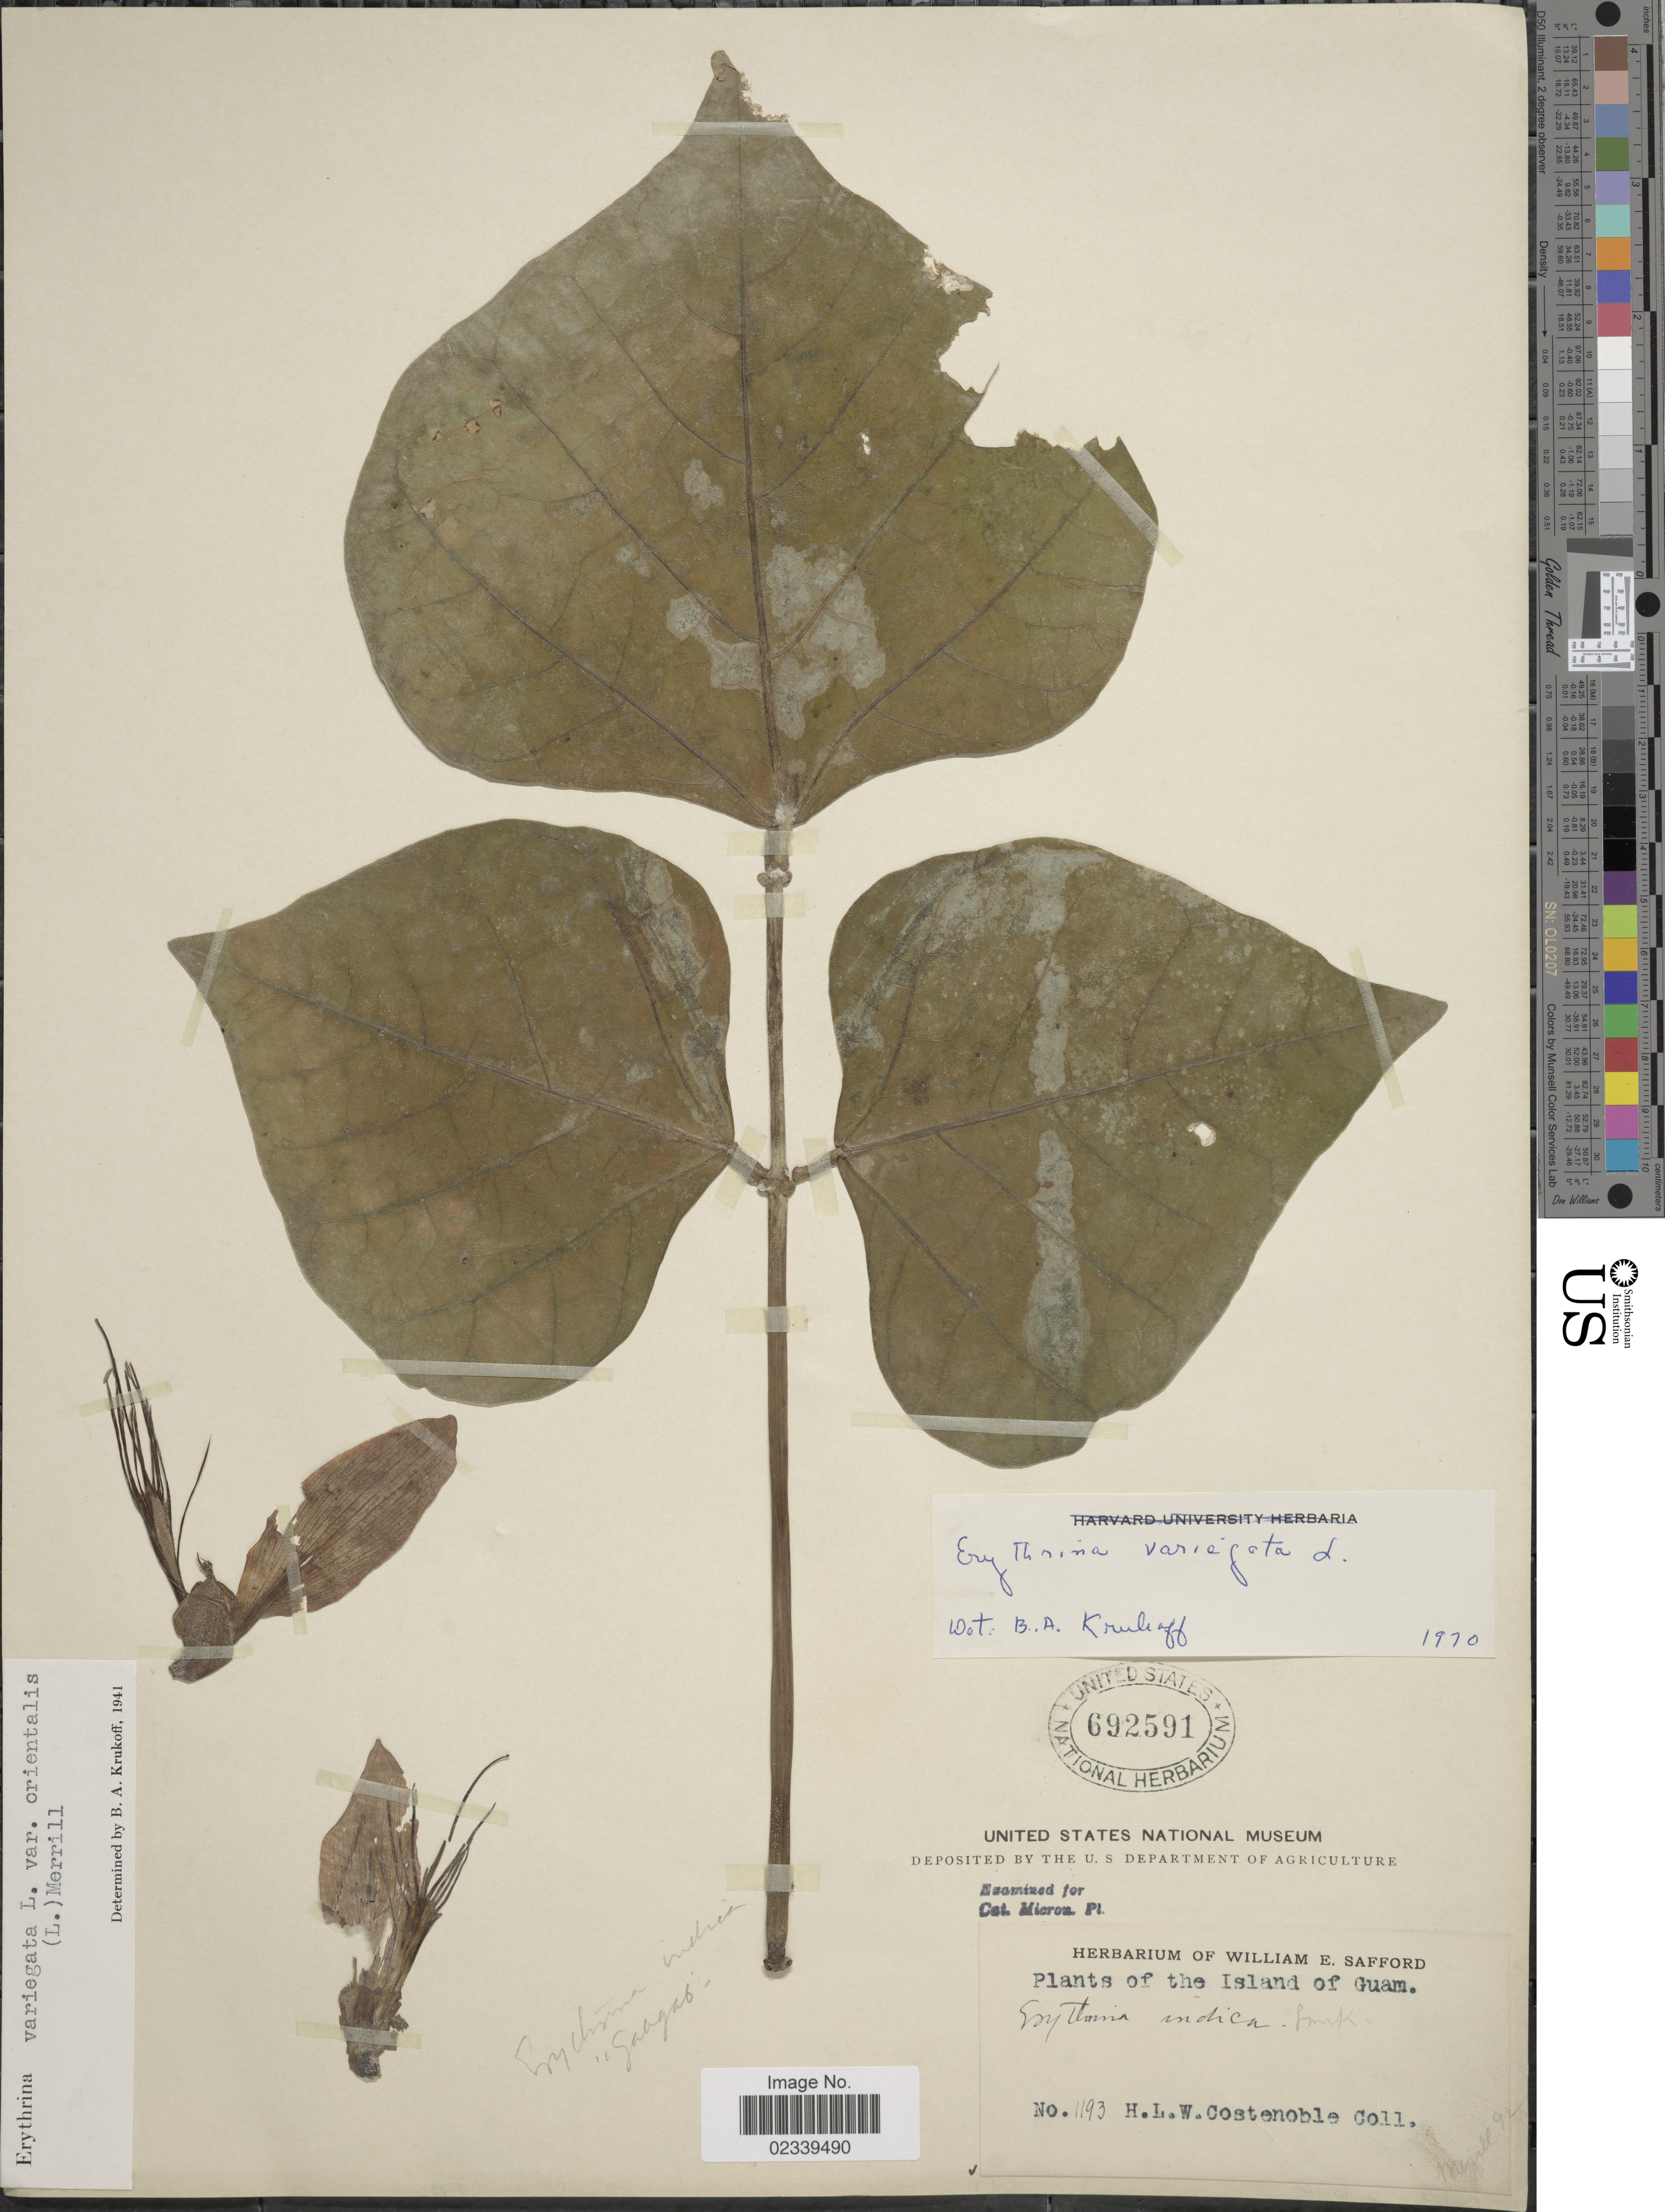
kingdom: Plantae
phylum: Tracheophyta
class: Magnoliopsida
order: Fabales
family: Fabaceae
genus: Erythrina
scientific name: Erythrina variegata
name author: L.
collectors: H. Costenoble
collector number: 1193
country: Guam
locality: The Island of Guam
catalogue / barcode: US 692591